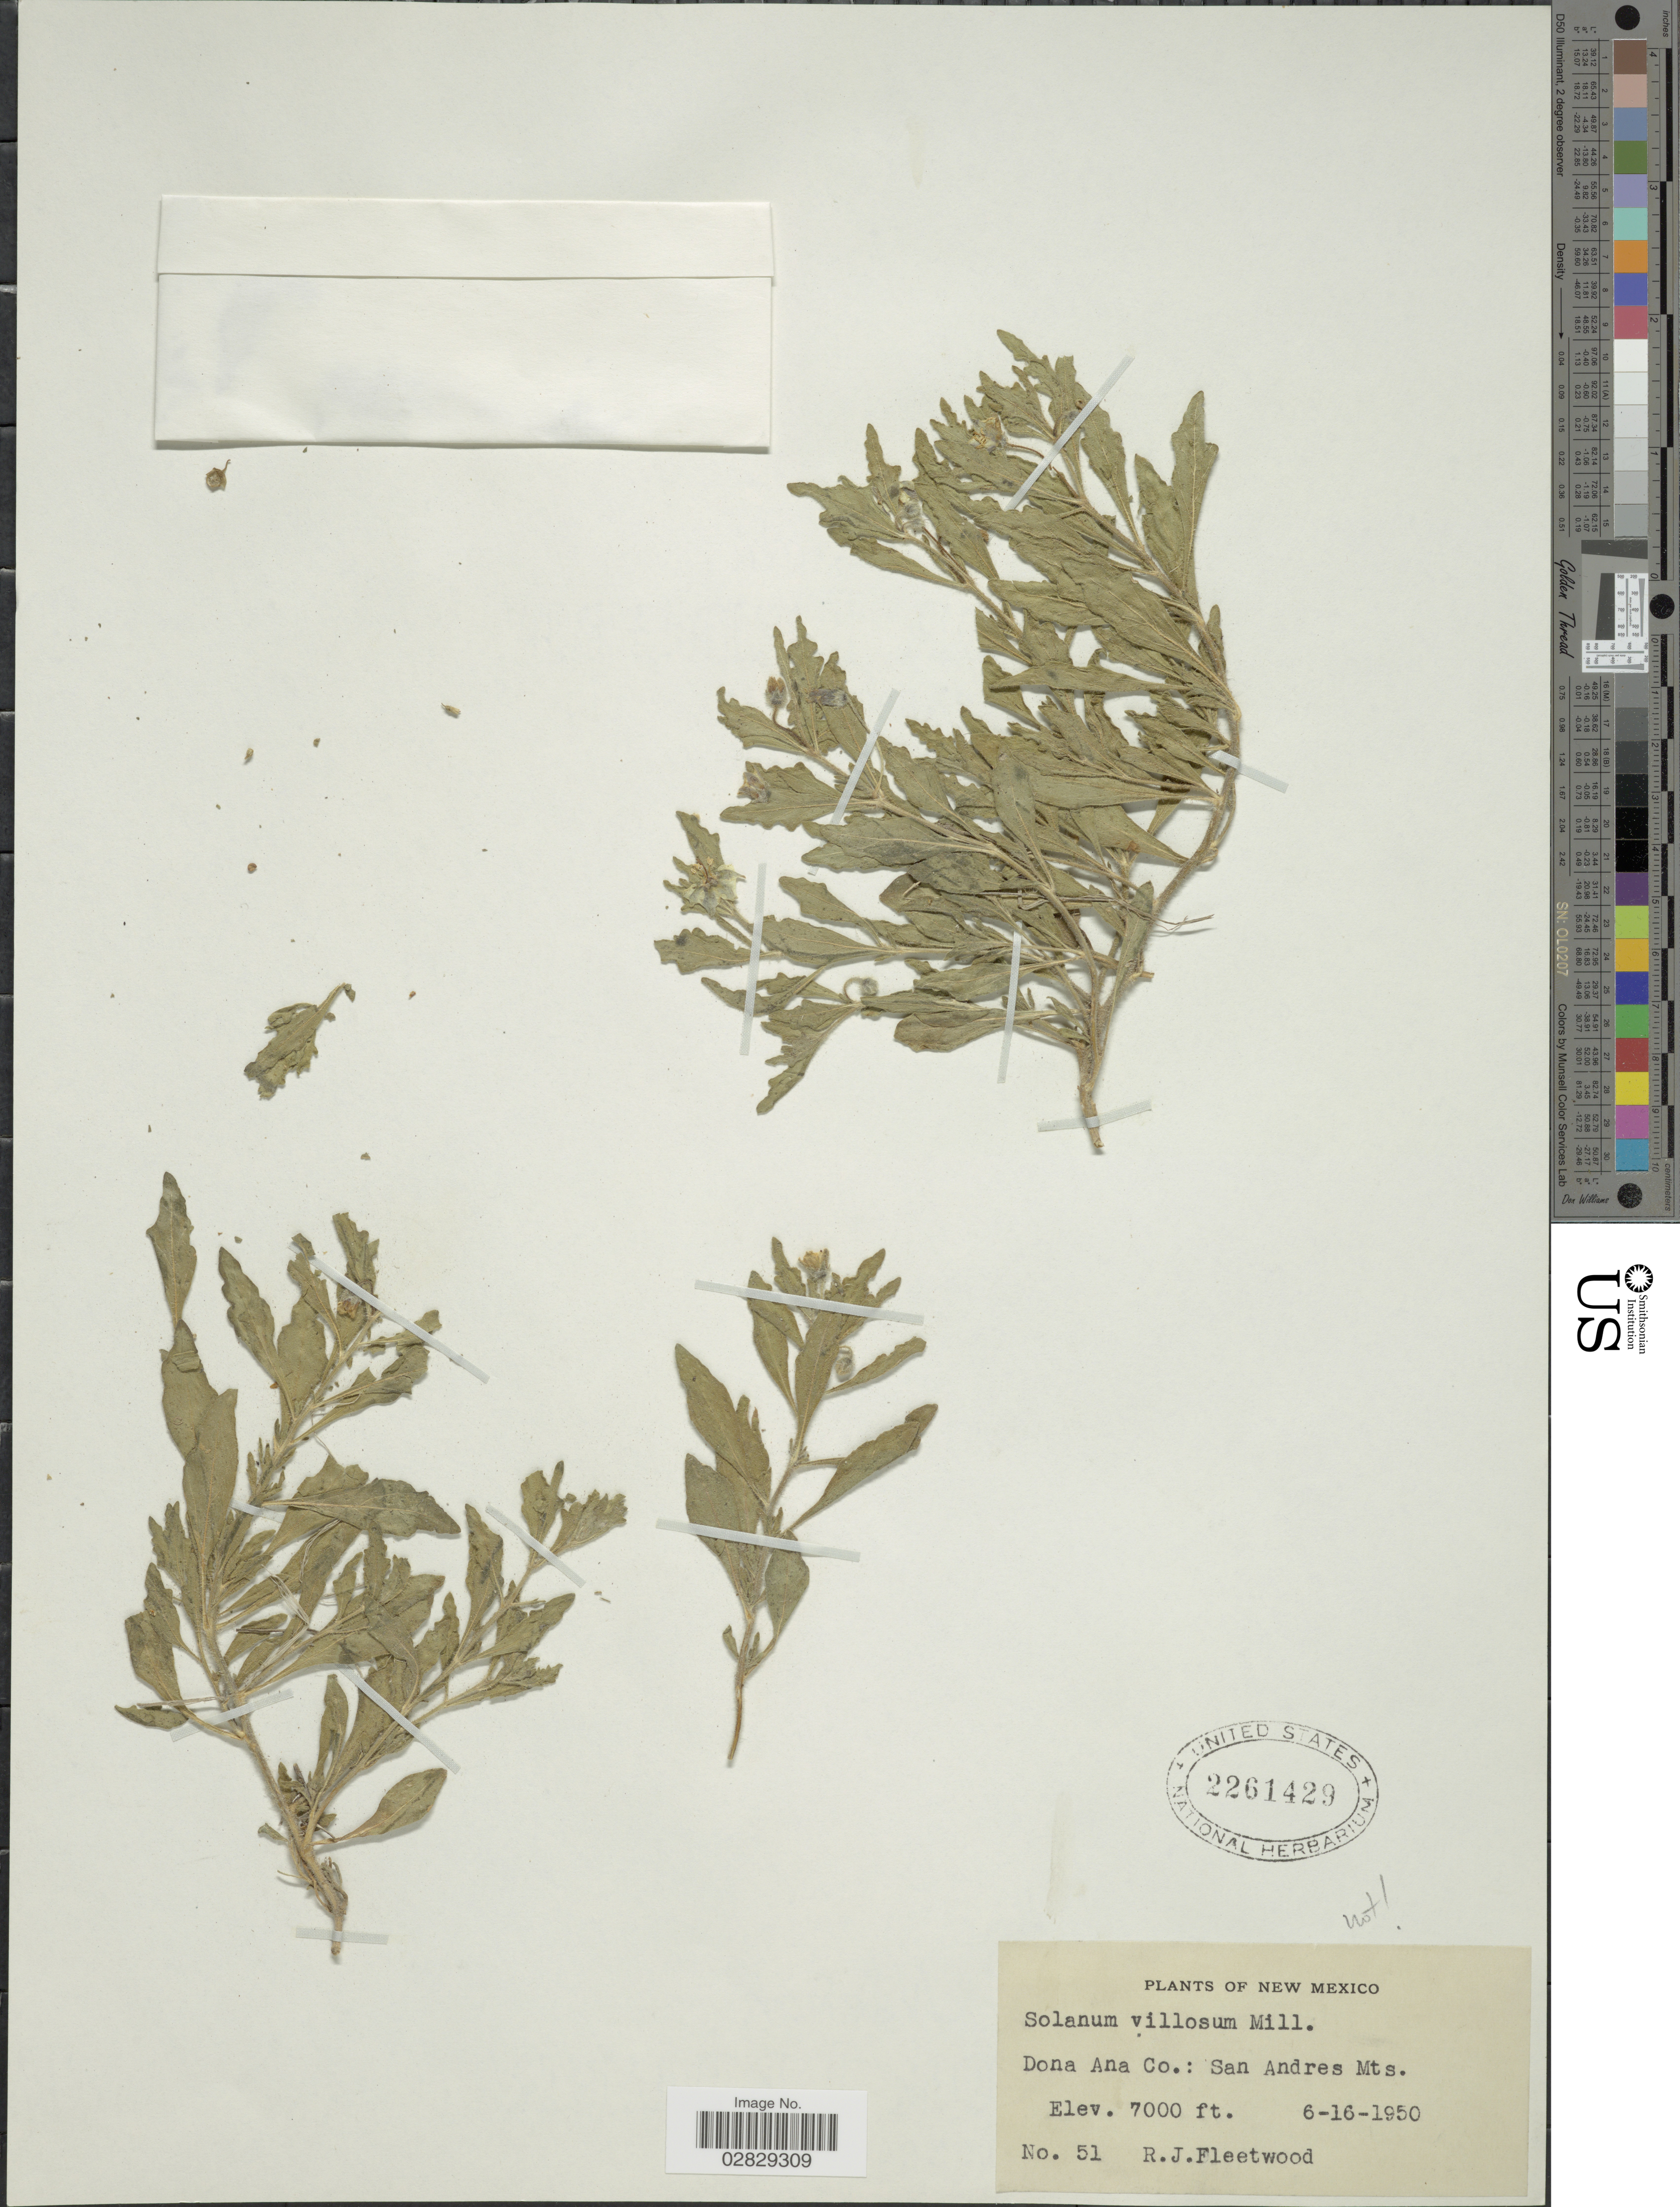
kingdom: Plantae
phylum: Tracheophyta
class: Magnoliopsida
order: Solanales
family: Solanaceae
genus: Solanum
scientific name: Solanum villosum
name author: Mill.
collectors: R. J. Fleetwood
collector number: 51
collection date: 1950-06-16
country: United States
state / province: New Mexico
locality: Dona Ana Co.: San Andres Mts.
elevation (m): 2134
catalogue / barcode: US 2261429